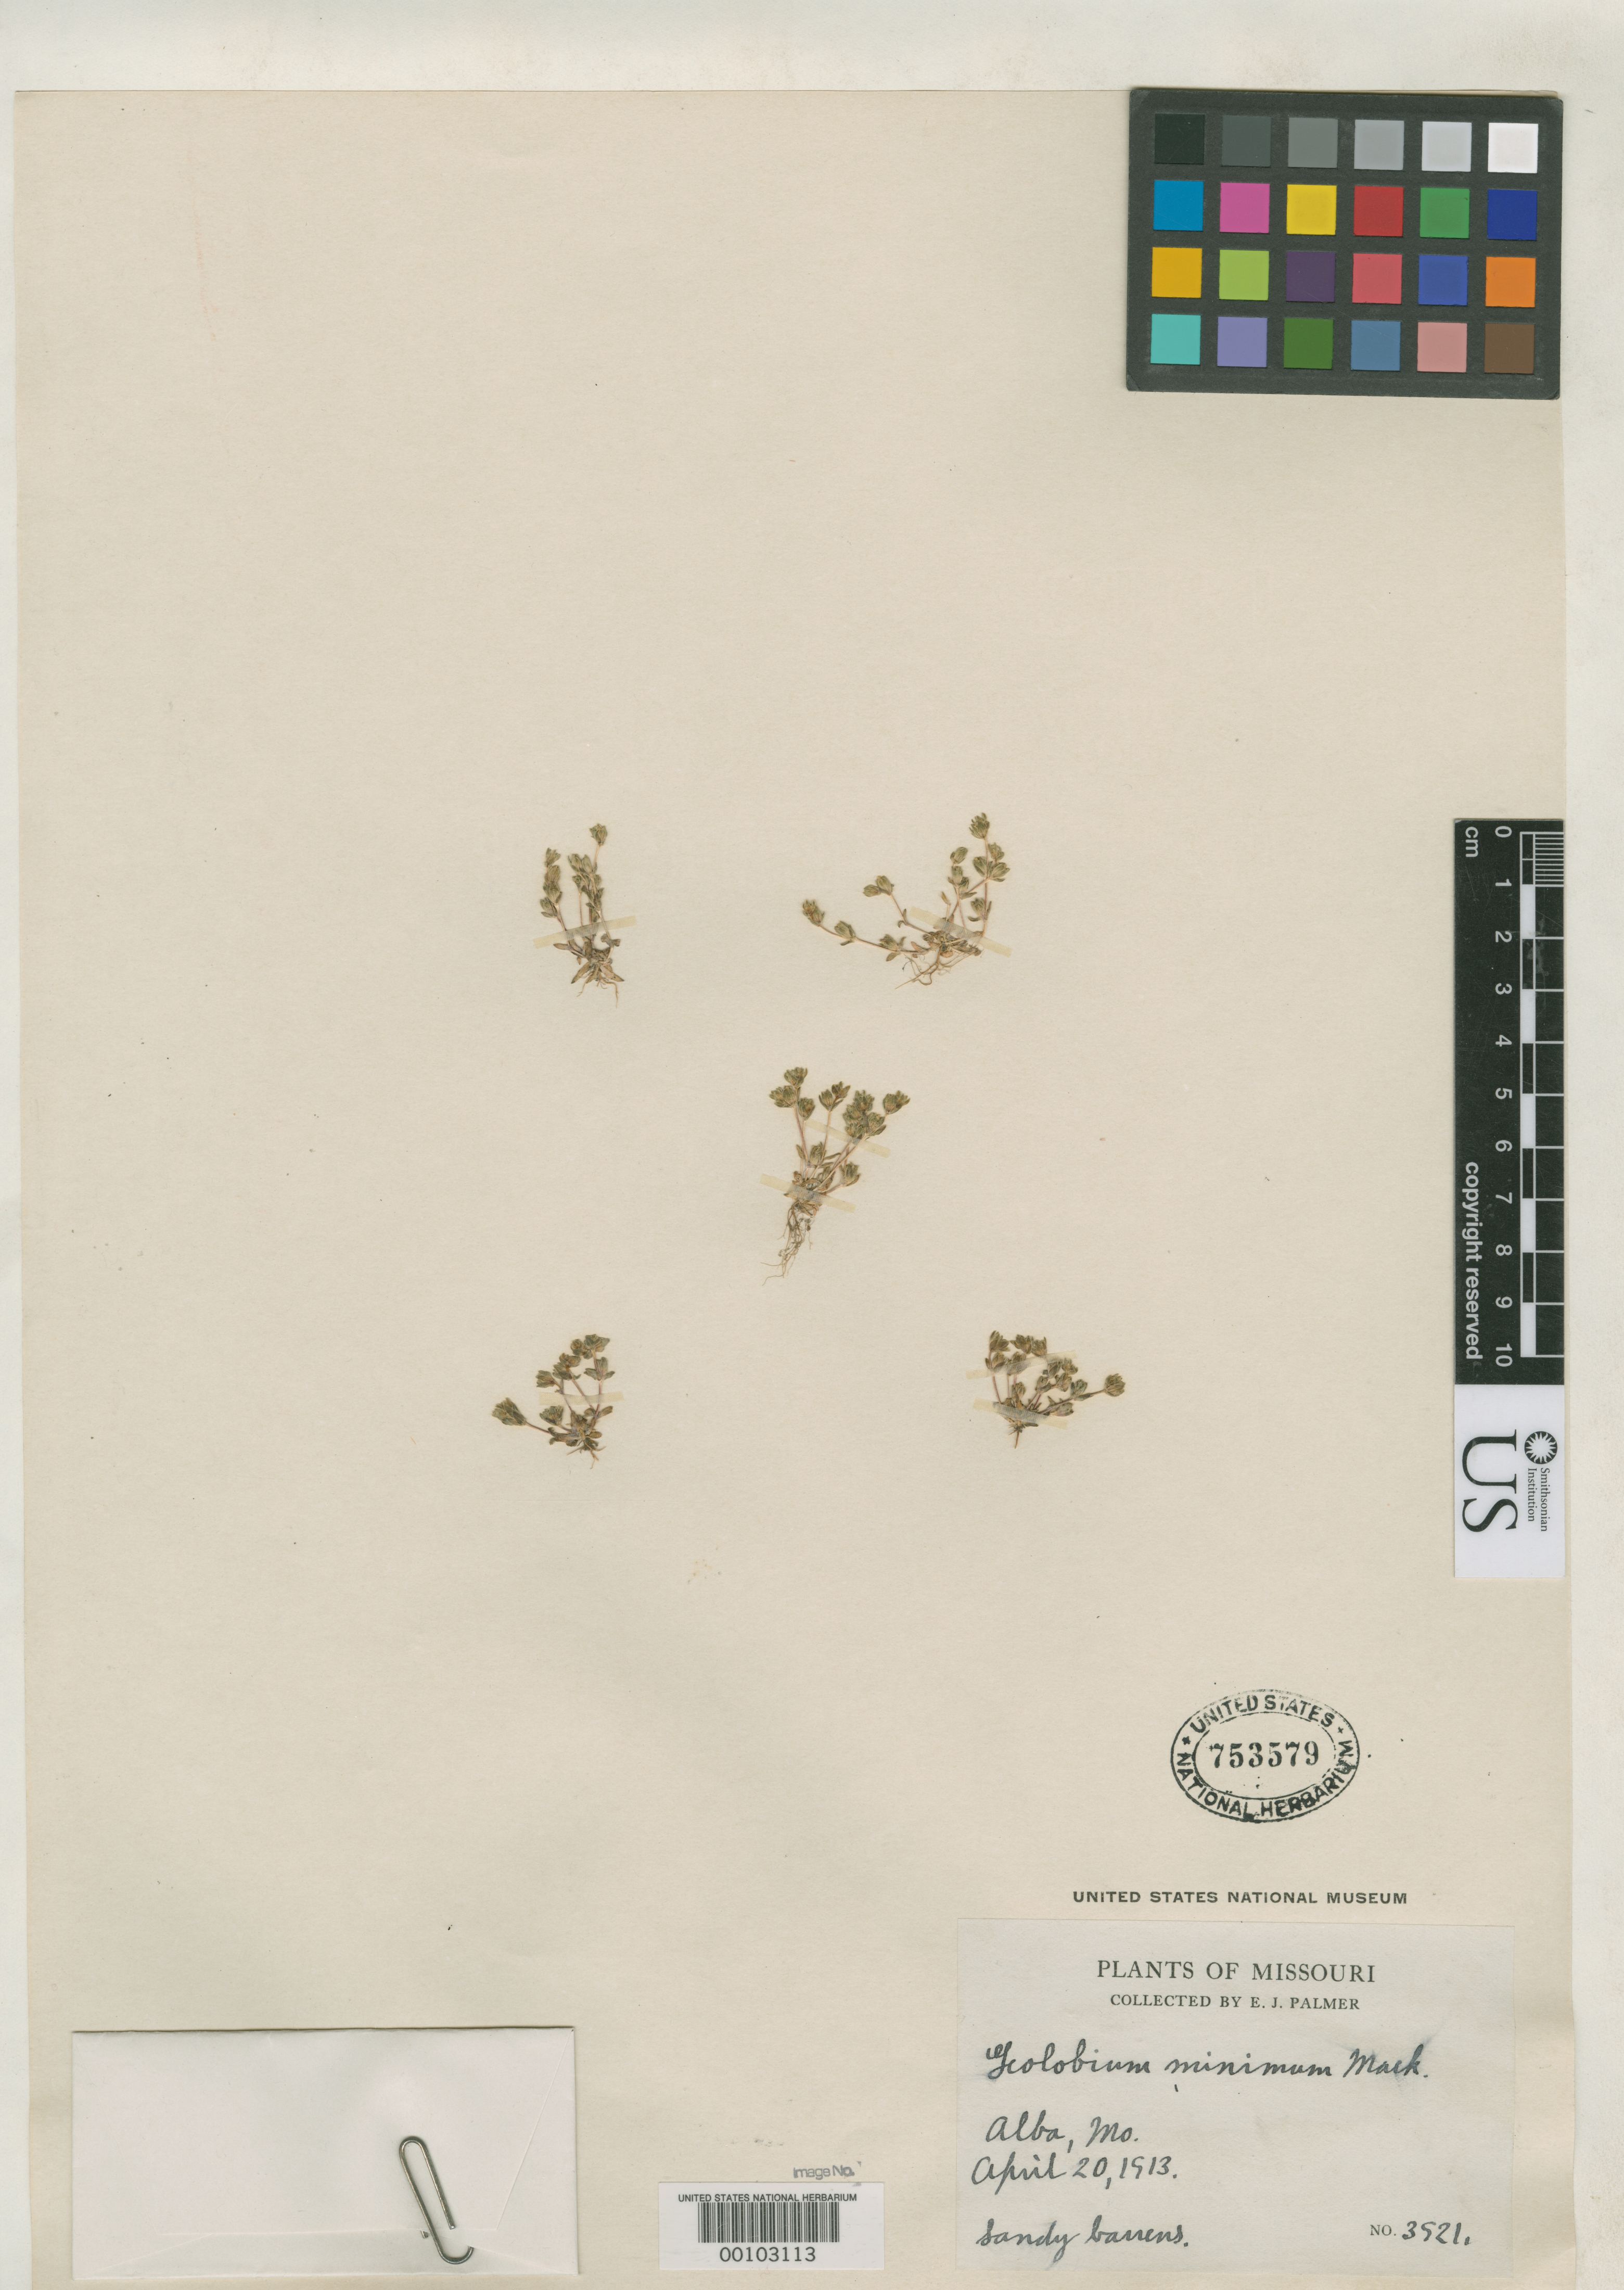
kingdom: Plantae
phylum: Tracheophyta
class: Magnoliopsida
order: Caryophyllales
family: Caryophyllaceae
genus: Geocarpon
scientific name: Geocarpon minimum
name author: Mack.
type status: Type Collection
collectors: E. J. Palmer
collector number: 3921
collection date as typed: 20 Apr 1913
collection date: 1913-04-20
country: United States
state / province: Missouri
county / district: Jasper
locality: Near Alba.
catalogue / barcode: US 753579